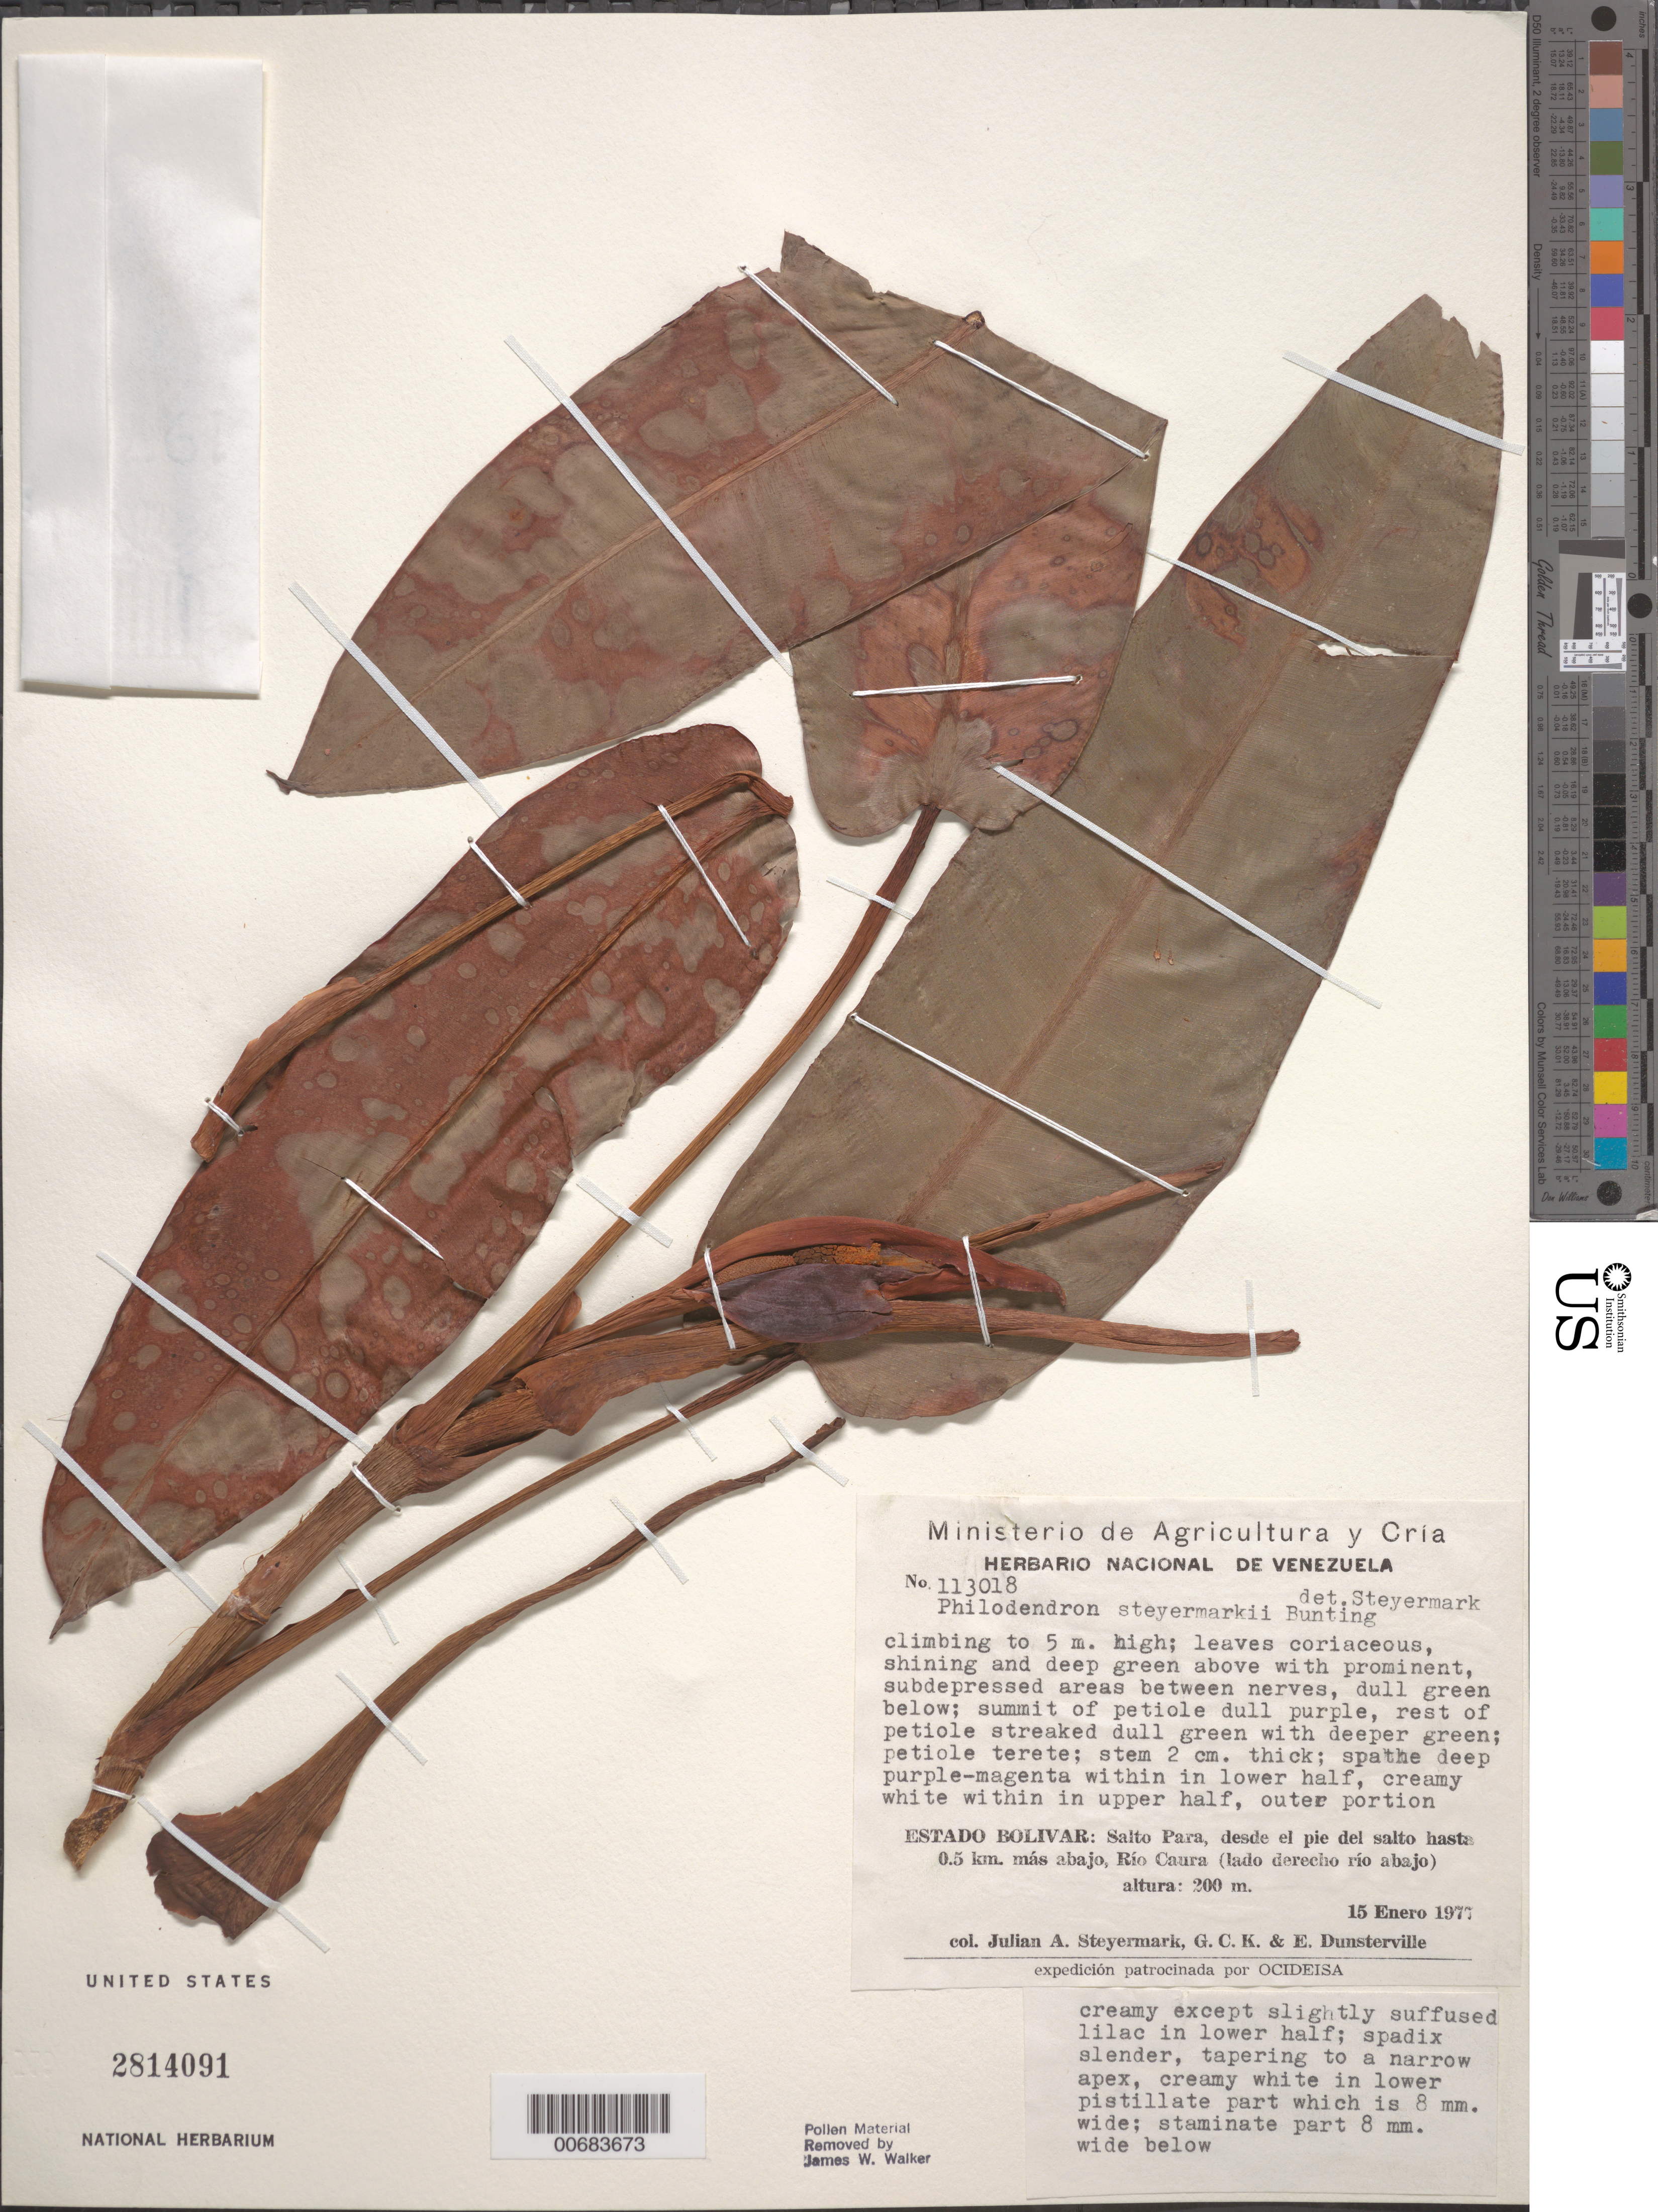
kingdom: Plantae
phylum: Tracheophyta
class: Liliopsida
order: Alismatales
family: Araceae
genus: Philodendron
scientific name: Philodendron steyermarkii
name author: G.S. Bunting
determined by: Steyermark, Julian A., (VEN)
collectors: J. Steyermark, G. C. K. Dunsterville & E. Dunsterville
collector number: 113018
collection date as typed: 14-Jan-77 to 17-Jan-77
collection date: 1977-01-14/1977-01-17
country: Venezuela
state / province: Bolívar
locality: Salto Para, after bottom of spring up to 0.5 km below, Río Caura (right bank of river)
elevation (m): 200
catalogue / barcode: US 2814091